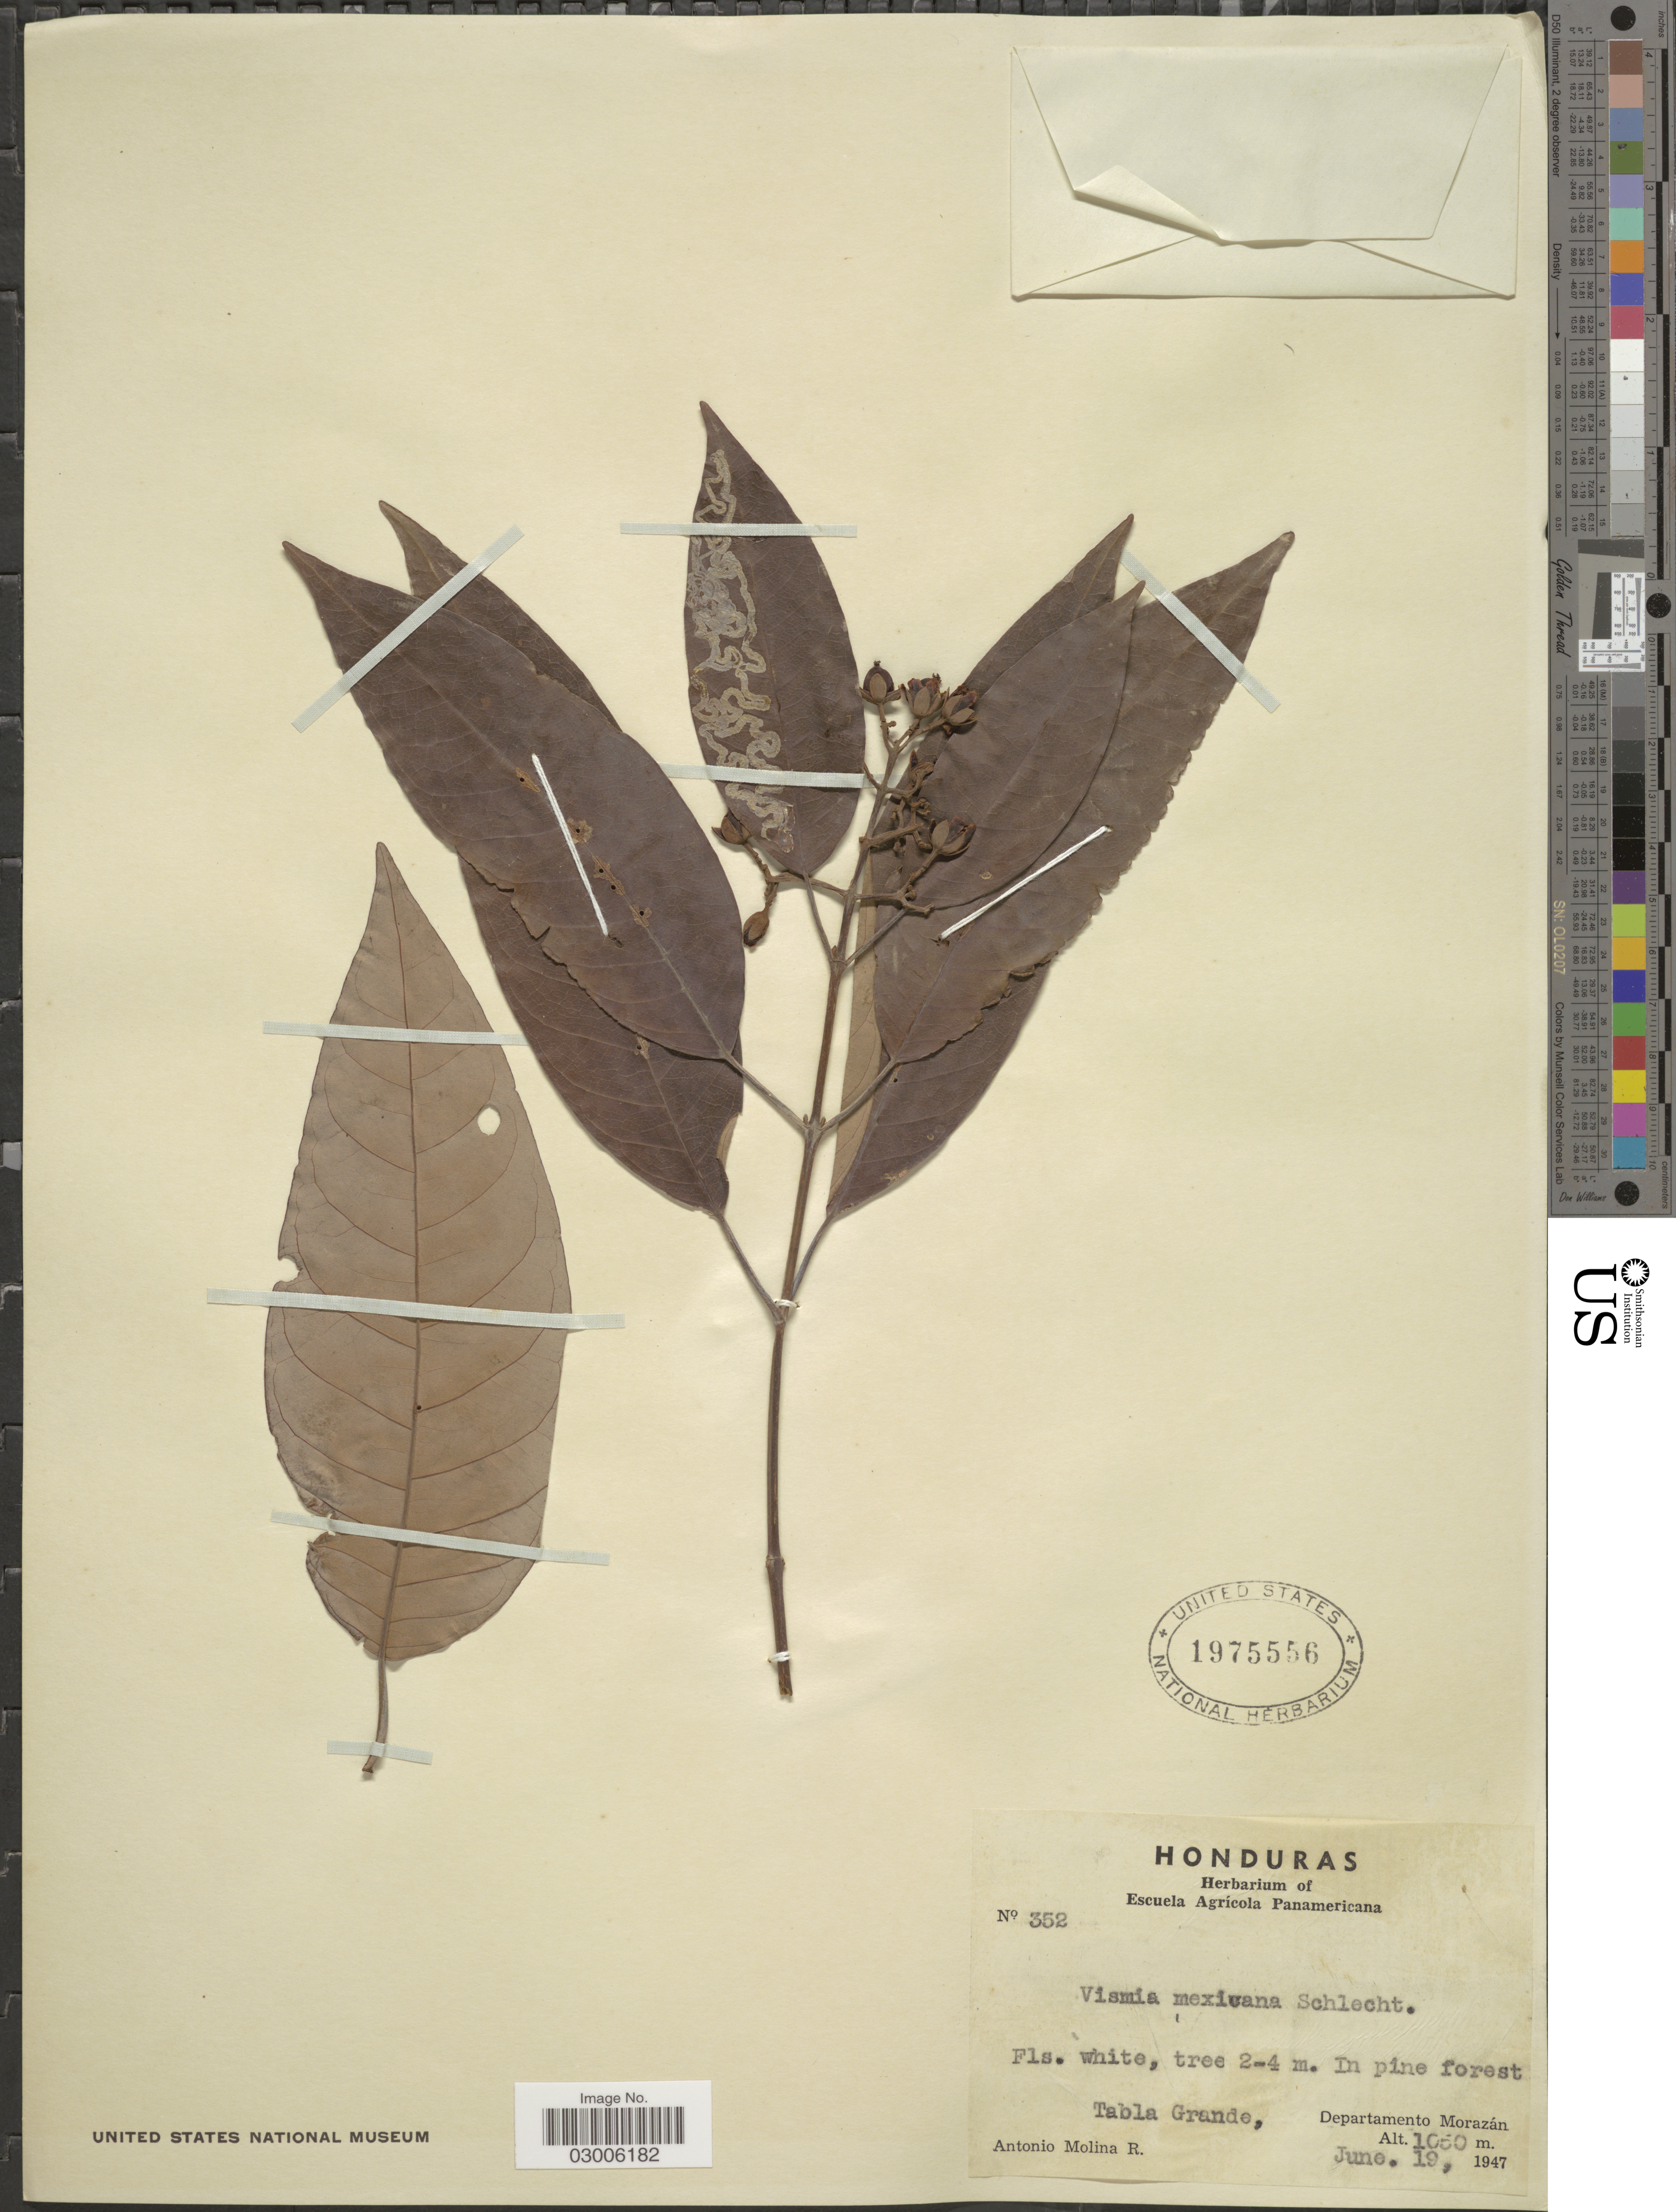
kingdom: Plantae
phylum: Tracheophyta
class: Magnoliopsida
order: Malpighiales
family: Hypericaceae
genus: Vismia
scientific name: Vismia baccifera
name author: (L.) Triana & Planch.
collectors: A. Molina R.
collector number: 352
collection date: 1947-06-19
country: Honduras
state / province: Fco. Morazán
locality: Tabla Grande, Departamento Morazán.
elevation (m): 1050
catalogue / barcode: US 1975556